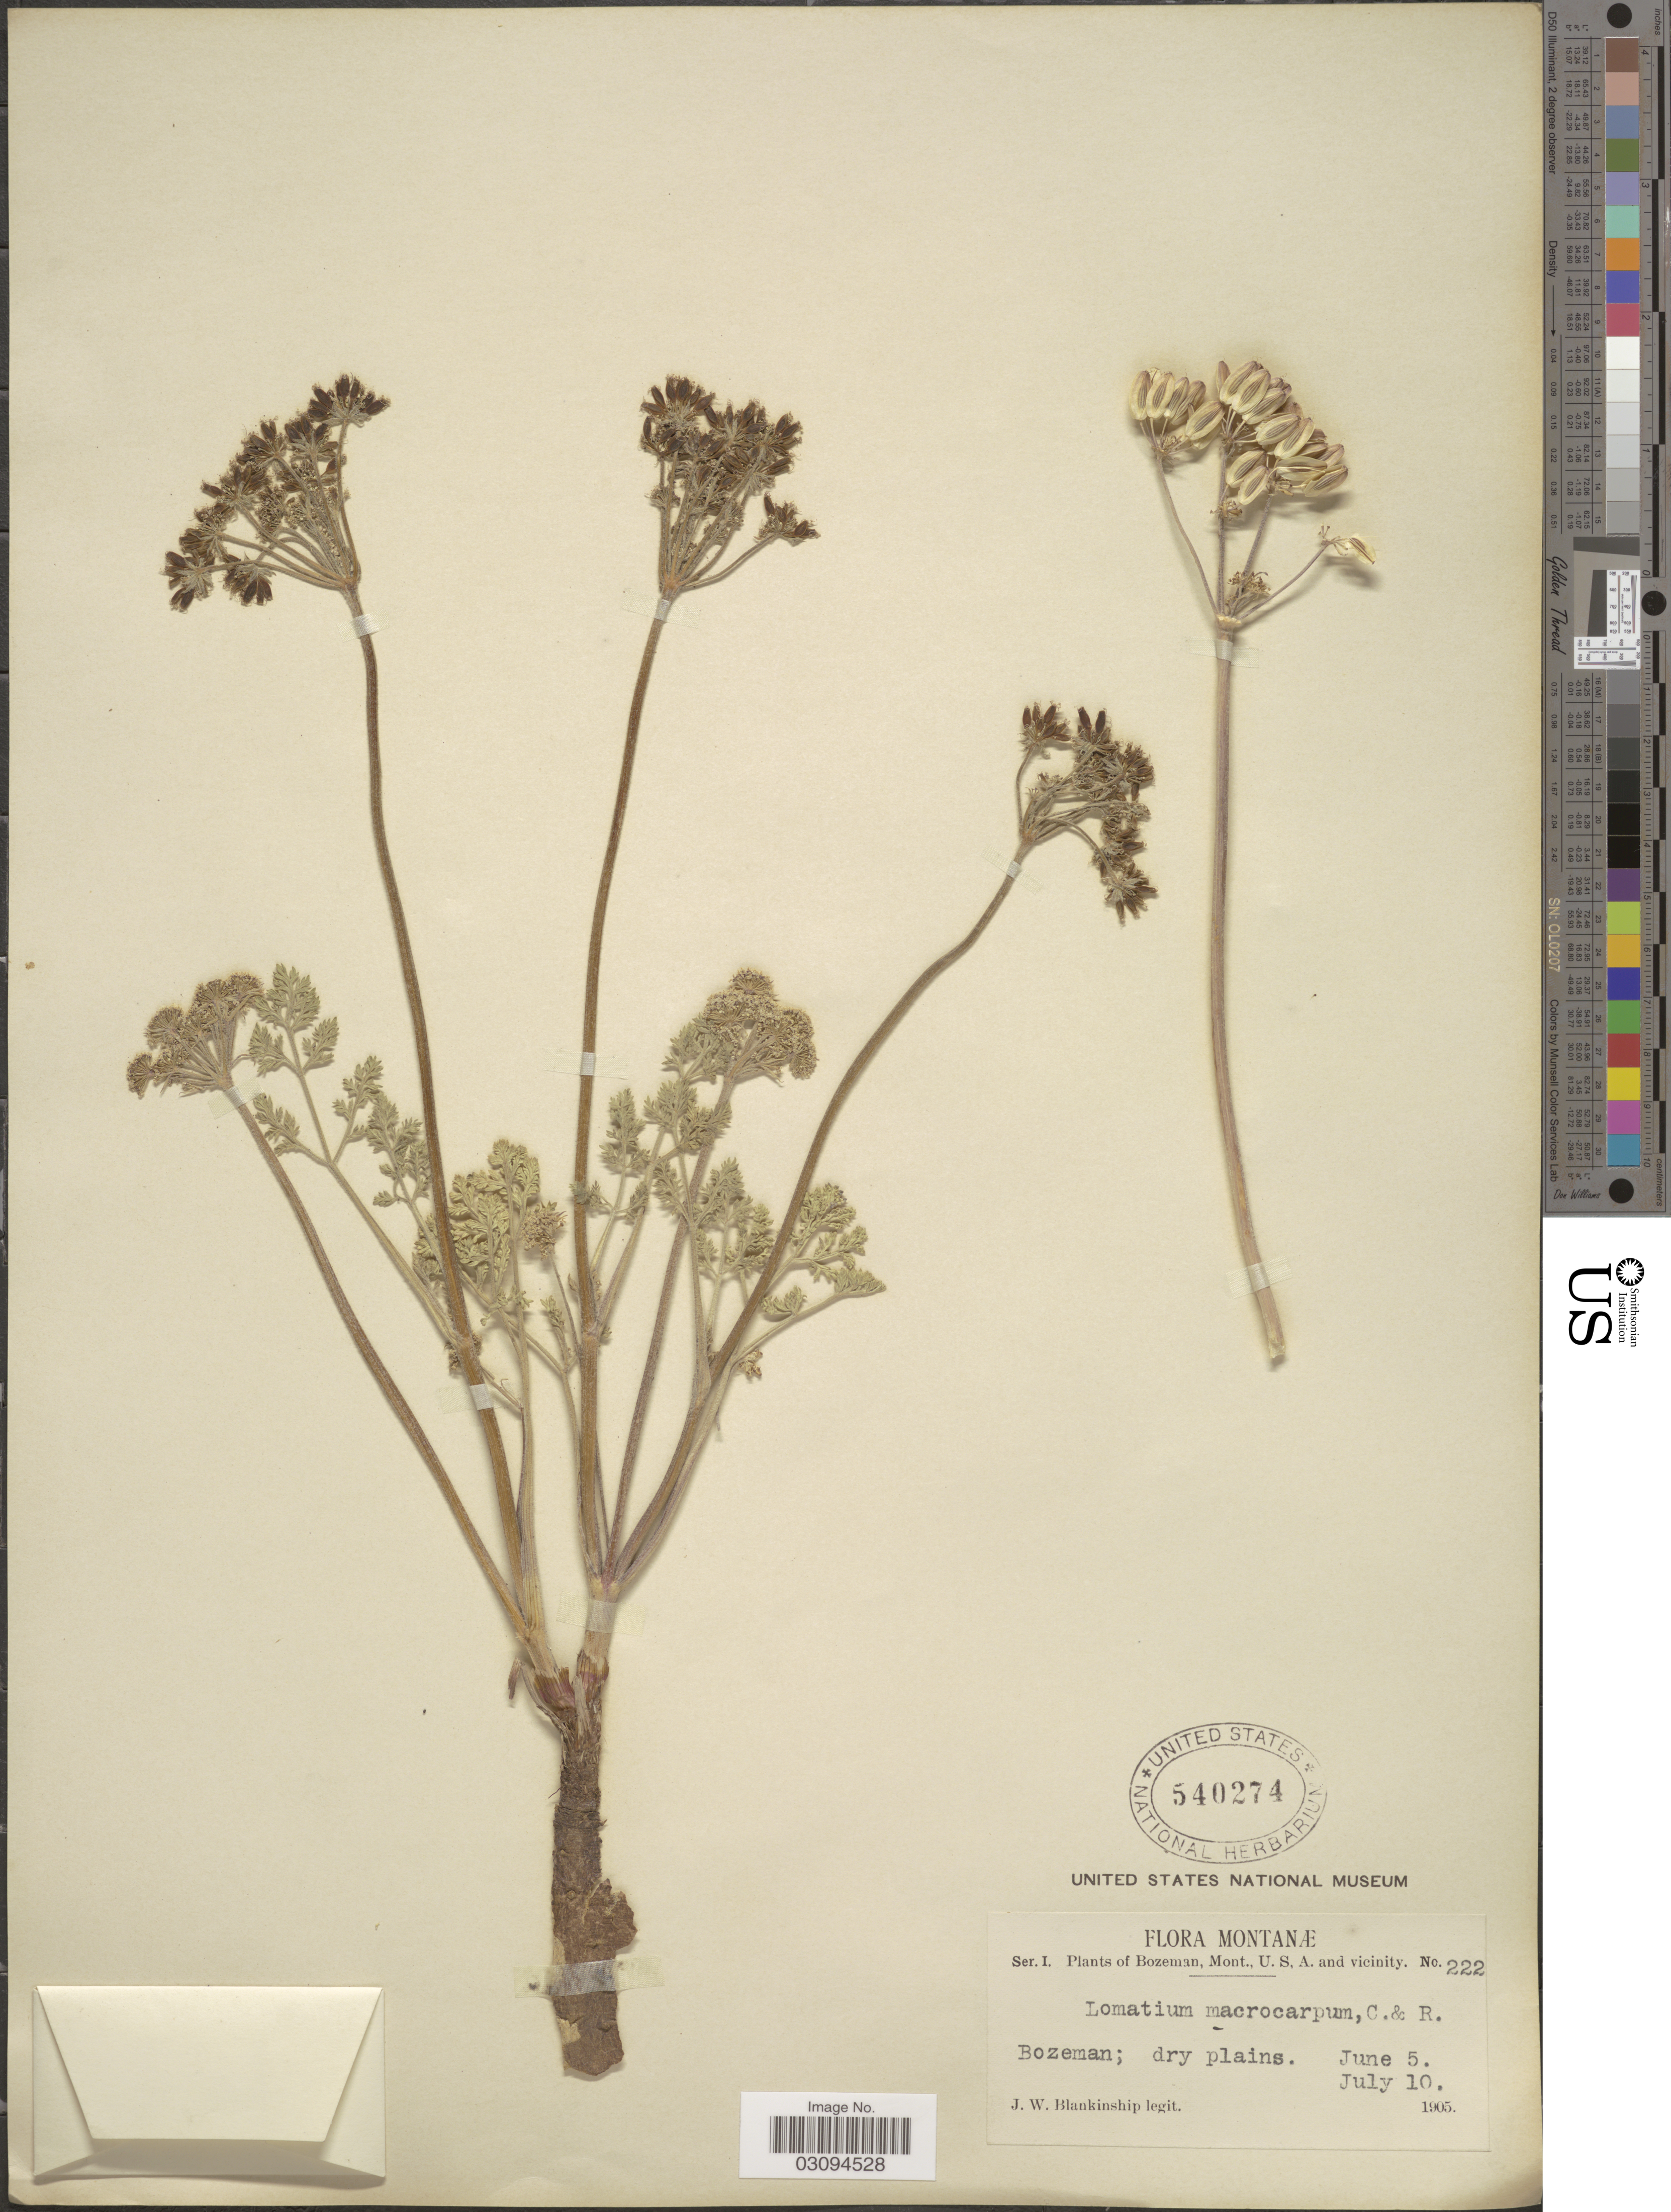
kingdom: Plantae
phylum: Tracheophyta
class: Magnoliopsida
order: Apiales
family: Apiaceae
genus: Lomatium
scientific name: Lomatium macrocarpum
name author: (Hook. et al.) J.M. Coult. & Rose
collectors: J. W. Blankinship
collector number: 222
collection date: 1905-06-05/1905-07-10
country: United States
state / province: Montana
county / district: Gallatin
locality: Bozeman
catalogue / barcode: US 540274